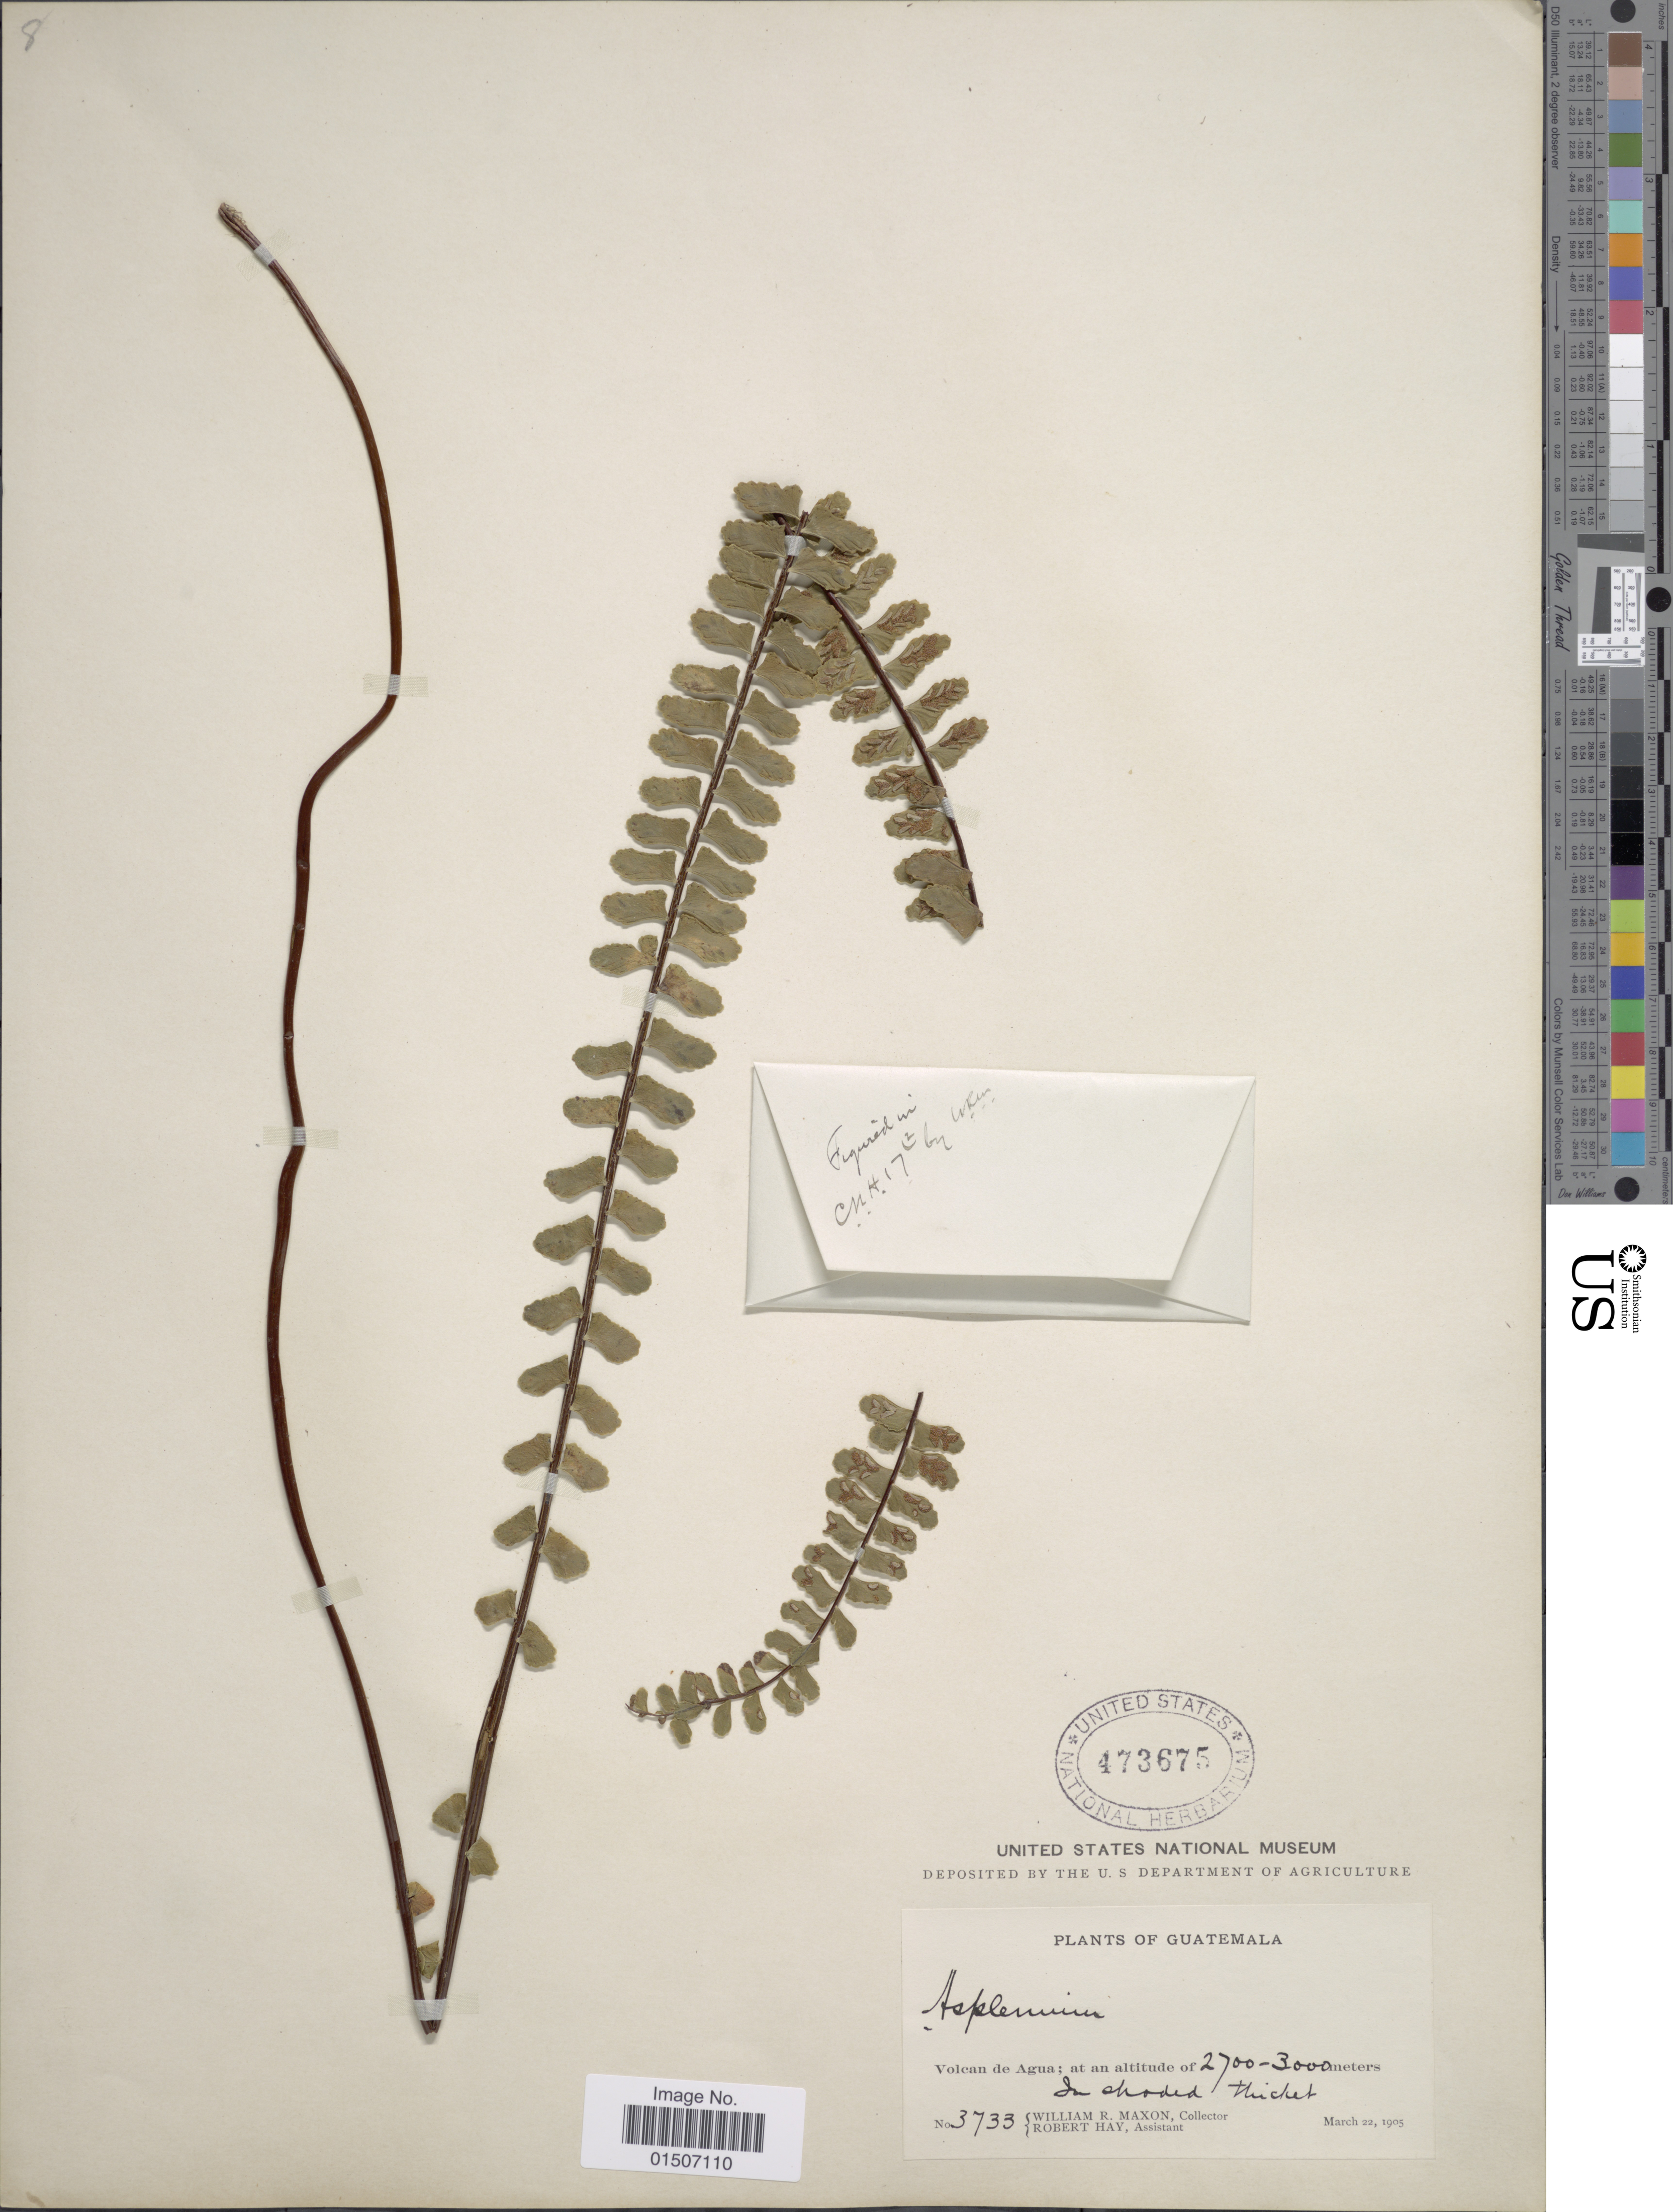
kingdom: Plantae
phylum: Tracheophyta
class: Polypodiopsida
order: Polypodiales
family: Aspleniaceae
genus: Asplenium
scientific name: Asplenium monanthes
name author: L.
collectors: W. R. Maxon & R. H. Hay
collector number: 3733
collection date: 1905-03-22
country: Guatemala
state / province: Guatemala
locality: Volcan de Agua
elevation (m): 2700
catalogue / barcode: US 473675